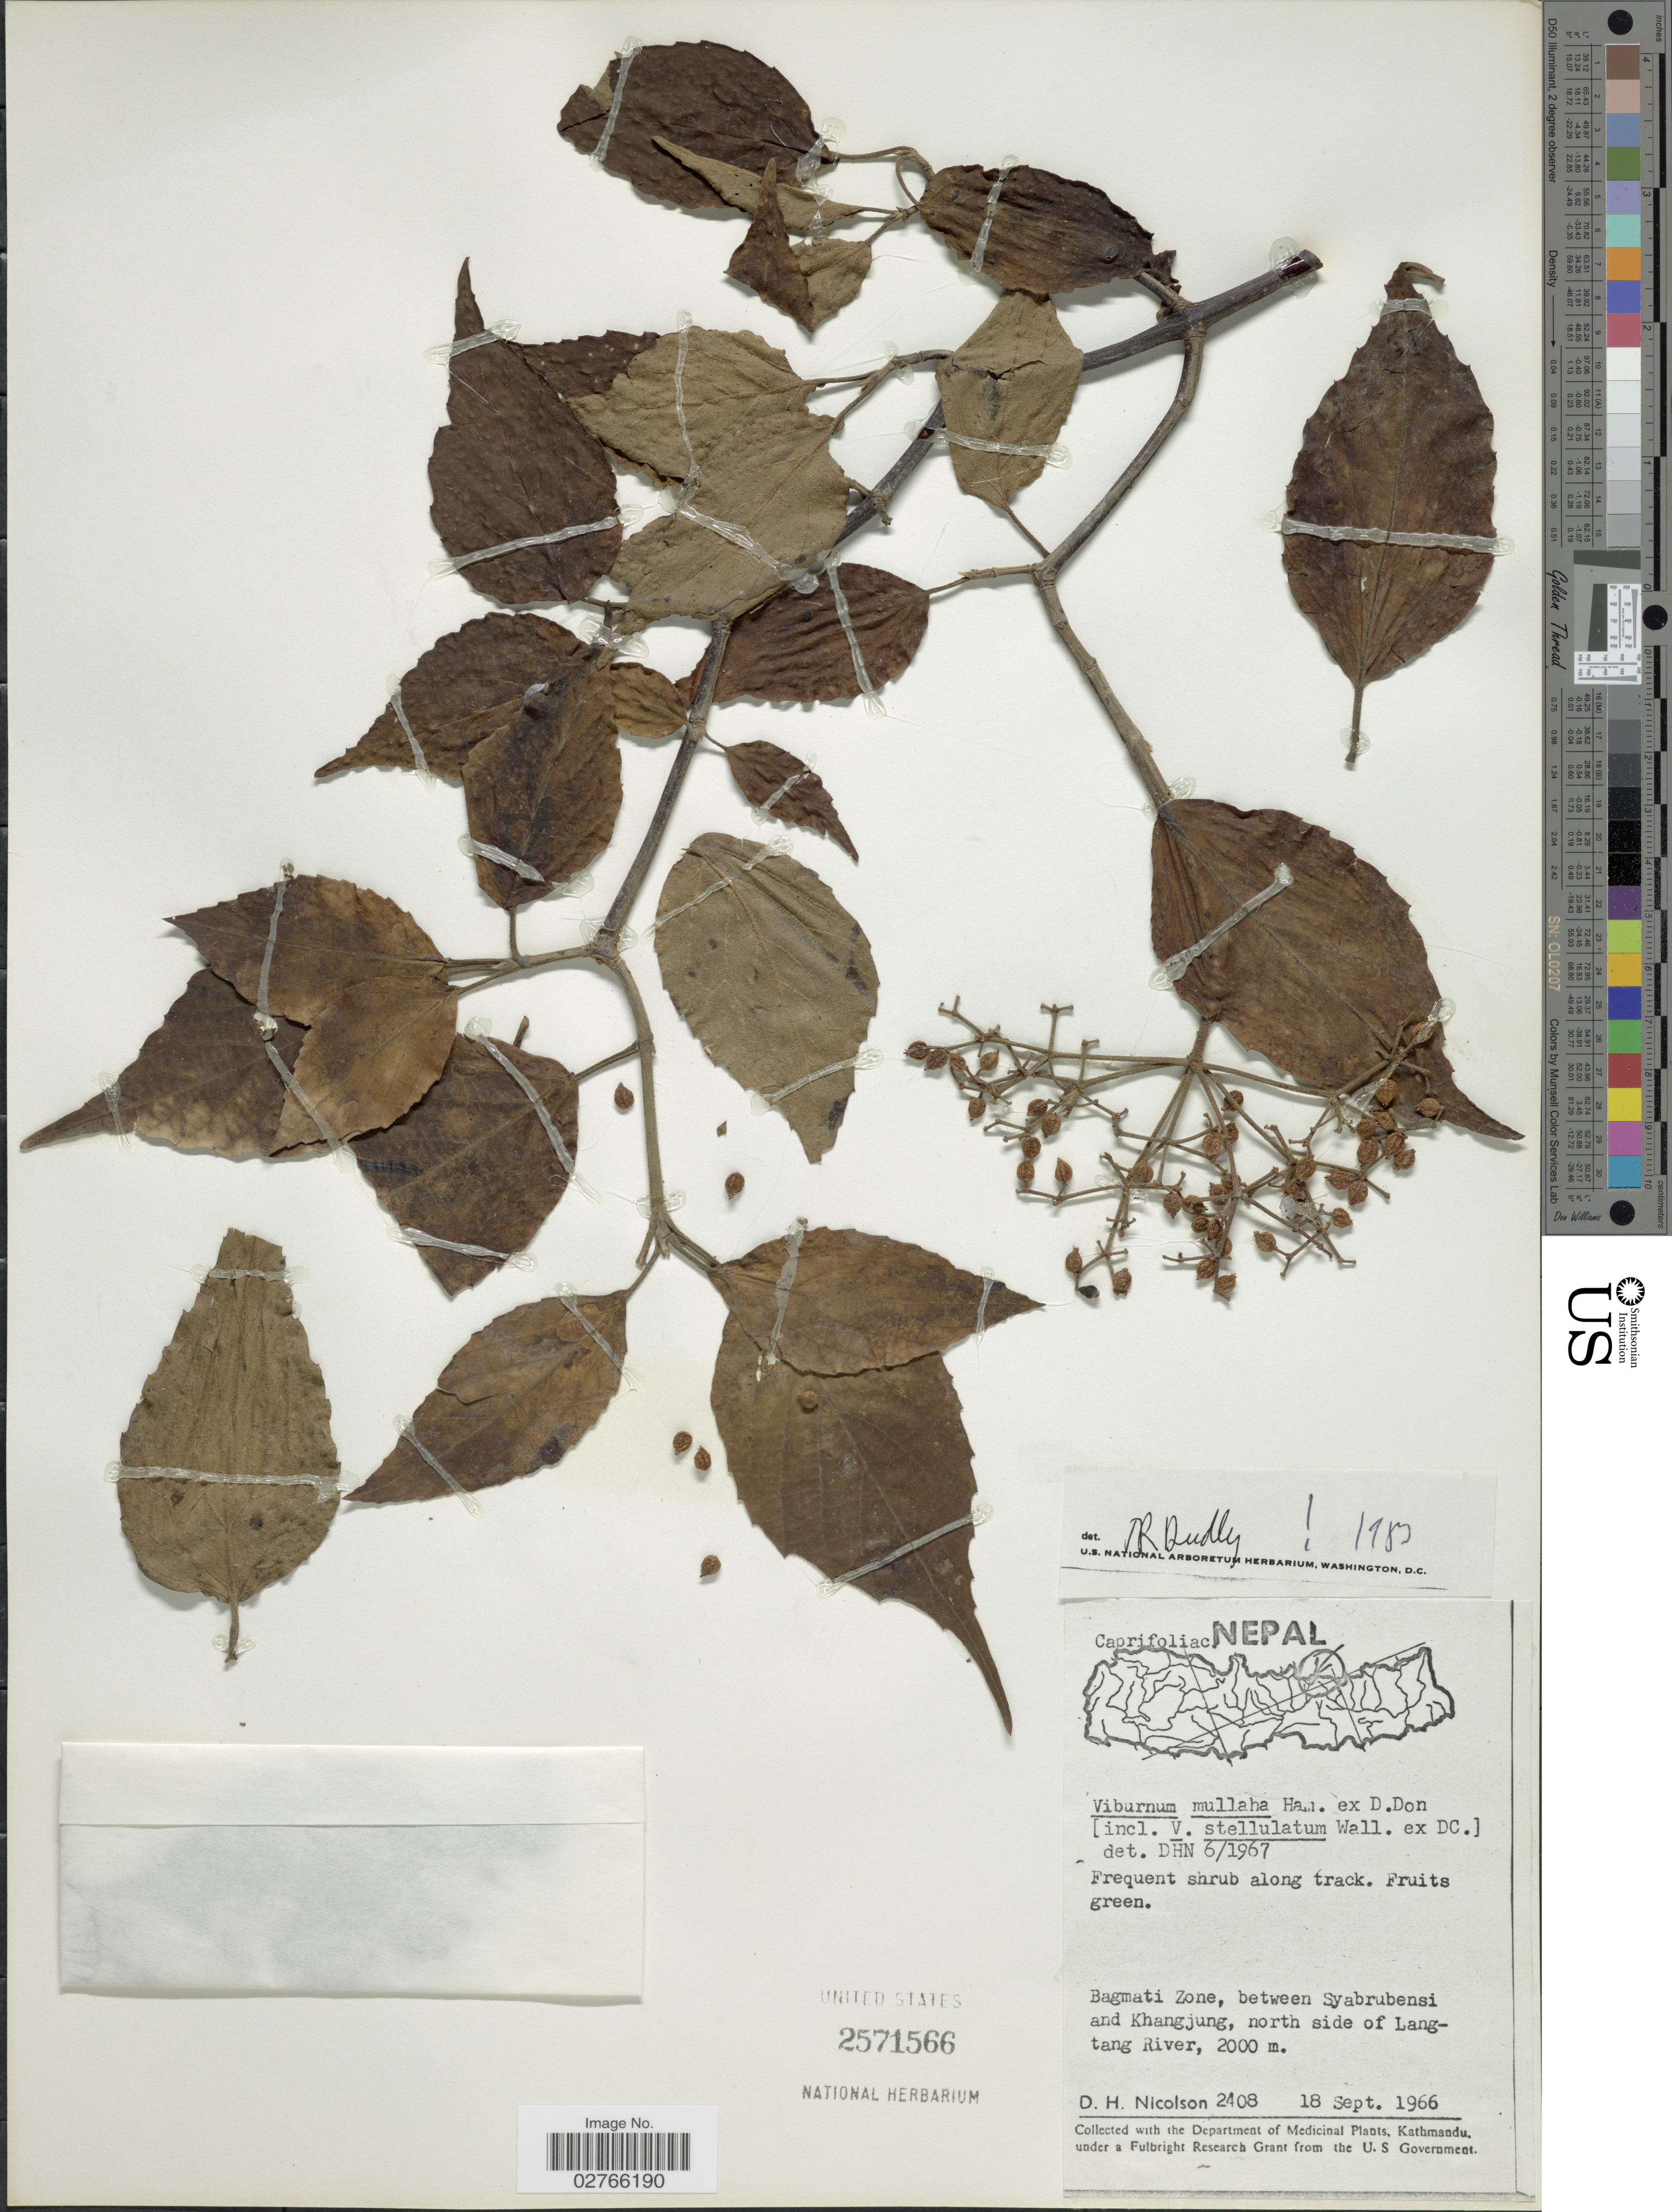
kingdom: Plantae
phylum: Tracheophyta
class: Magnoliopsida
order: Dipsacales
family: Viburnaceae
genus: Viburnum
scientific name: Viburnum mullaha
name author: Buch.-Ham. ex D. Don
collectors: D. H. Nicolson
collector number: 2408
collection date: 1966-09-18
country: Nepal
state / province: Bagmati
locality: Bagmati Zone, between Syabrubensi and Khangjung, north side of Langtang River.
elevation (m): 2000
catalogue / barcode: US 2571566